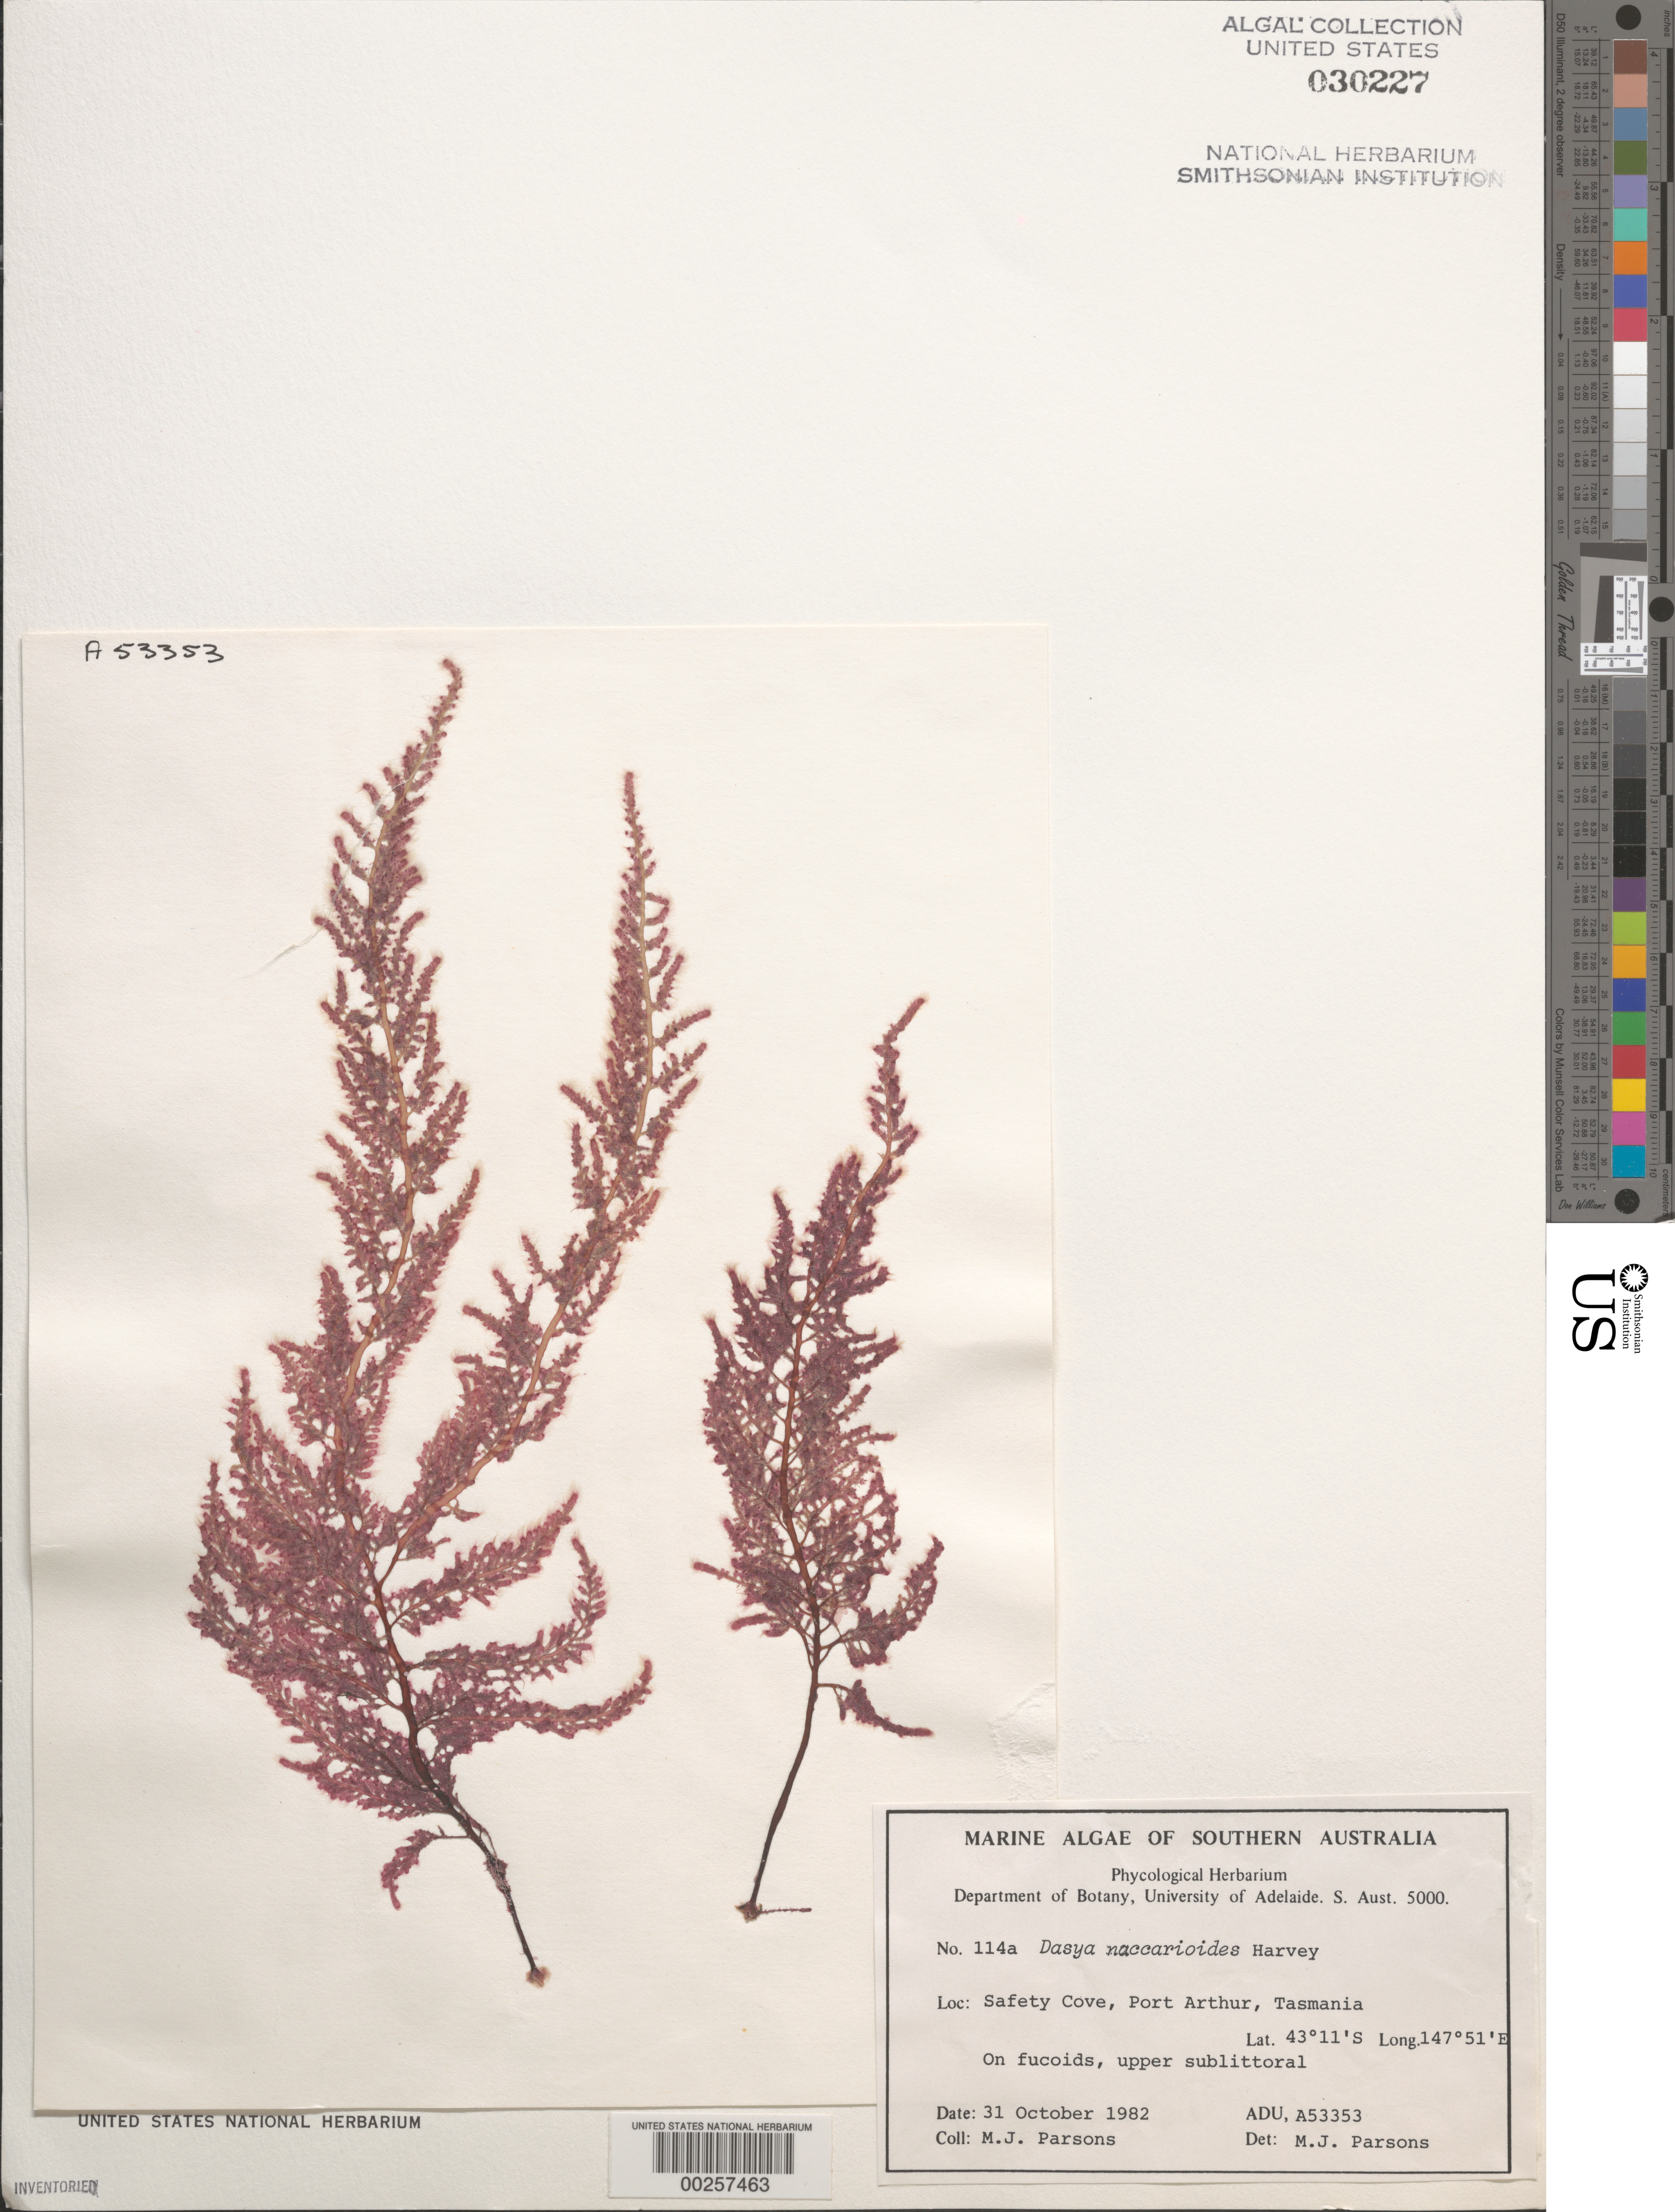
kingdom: Plantae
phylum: Rhodophyta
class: Florideophyceae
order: Ceramiales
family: Dasyaceae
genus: Dasysiphonia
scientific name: Dasysiphonia naccarioides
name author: (Harvey) M.M.Cassidy et al.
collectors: M. Parsons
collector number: ADU A53353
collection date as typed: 28 Oct 1982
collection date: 1982-10-28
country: Australia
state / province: Tasmania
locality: Safety cove, port arthur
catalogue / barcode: US 30227